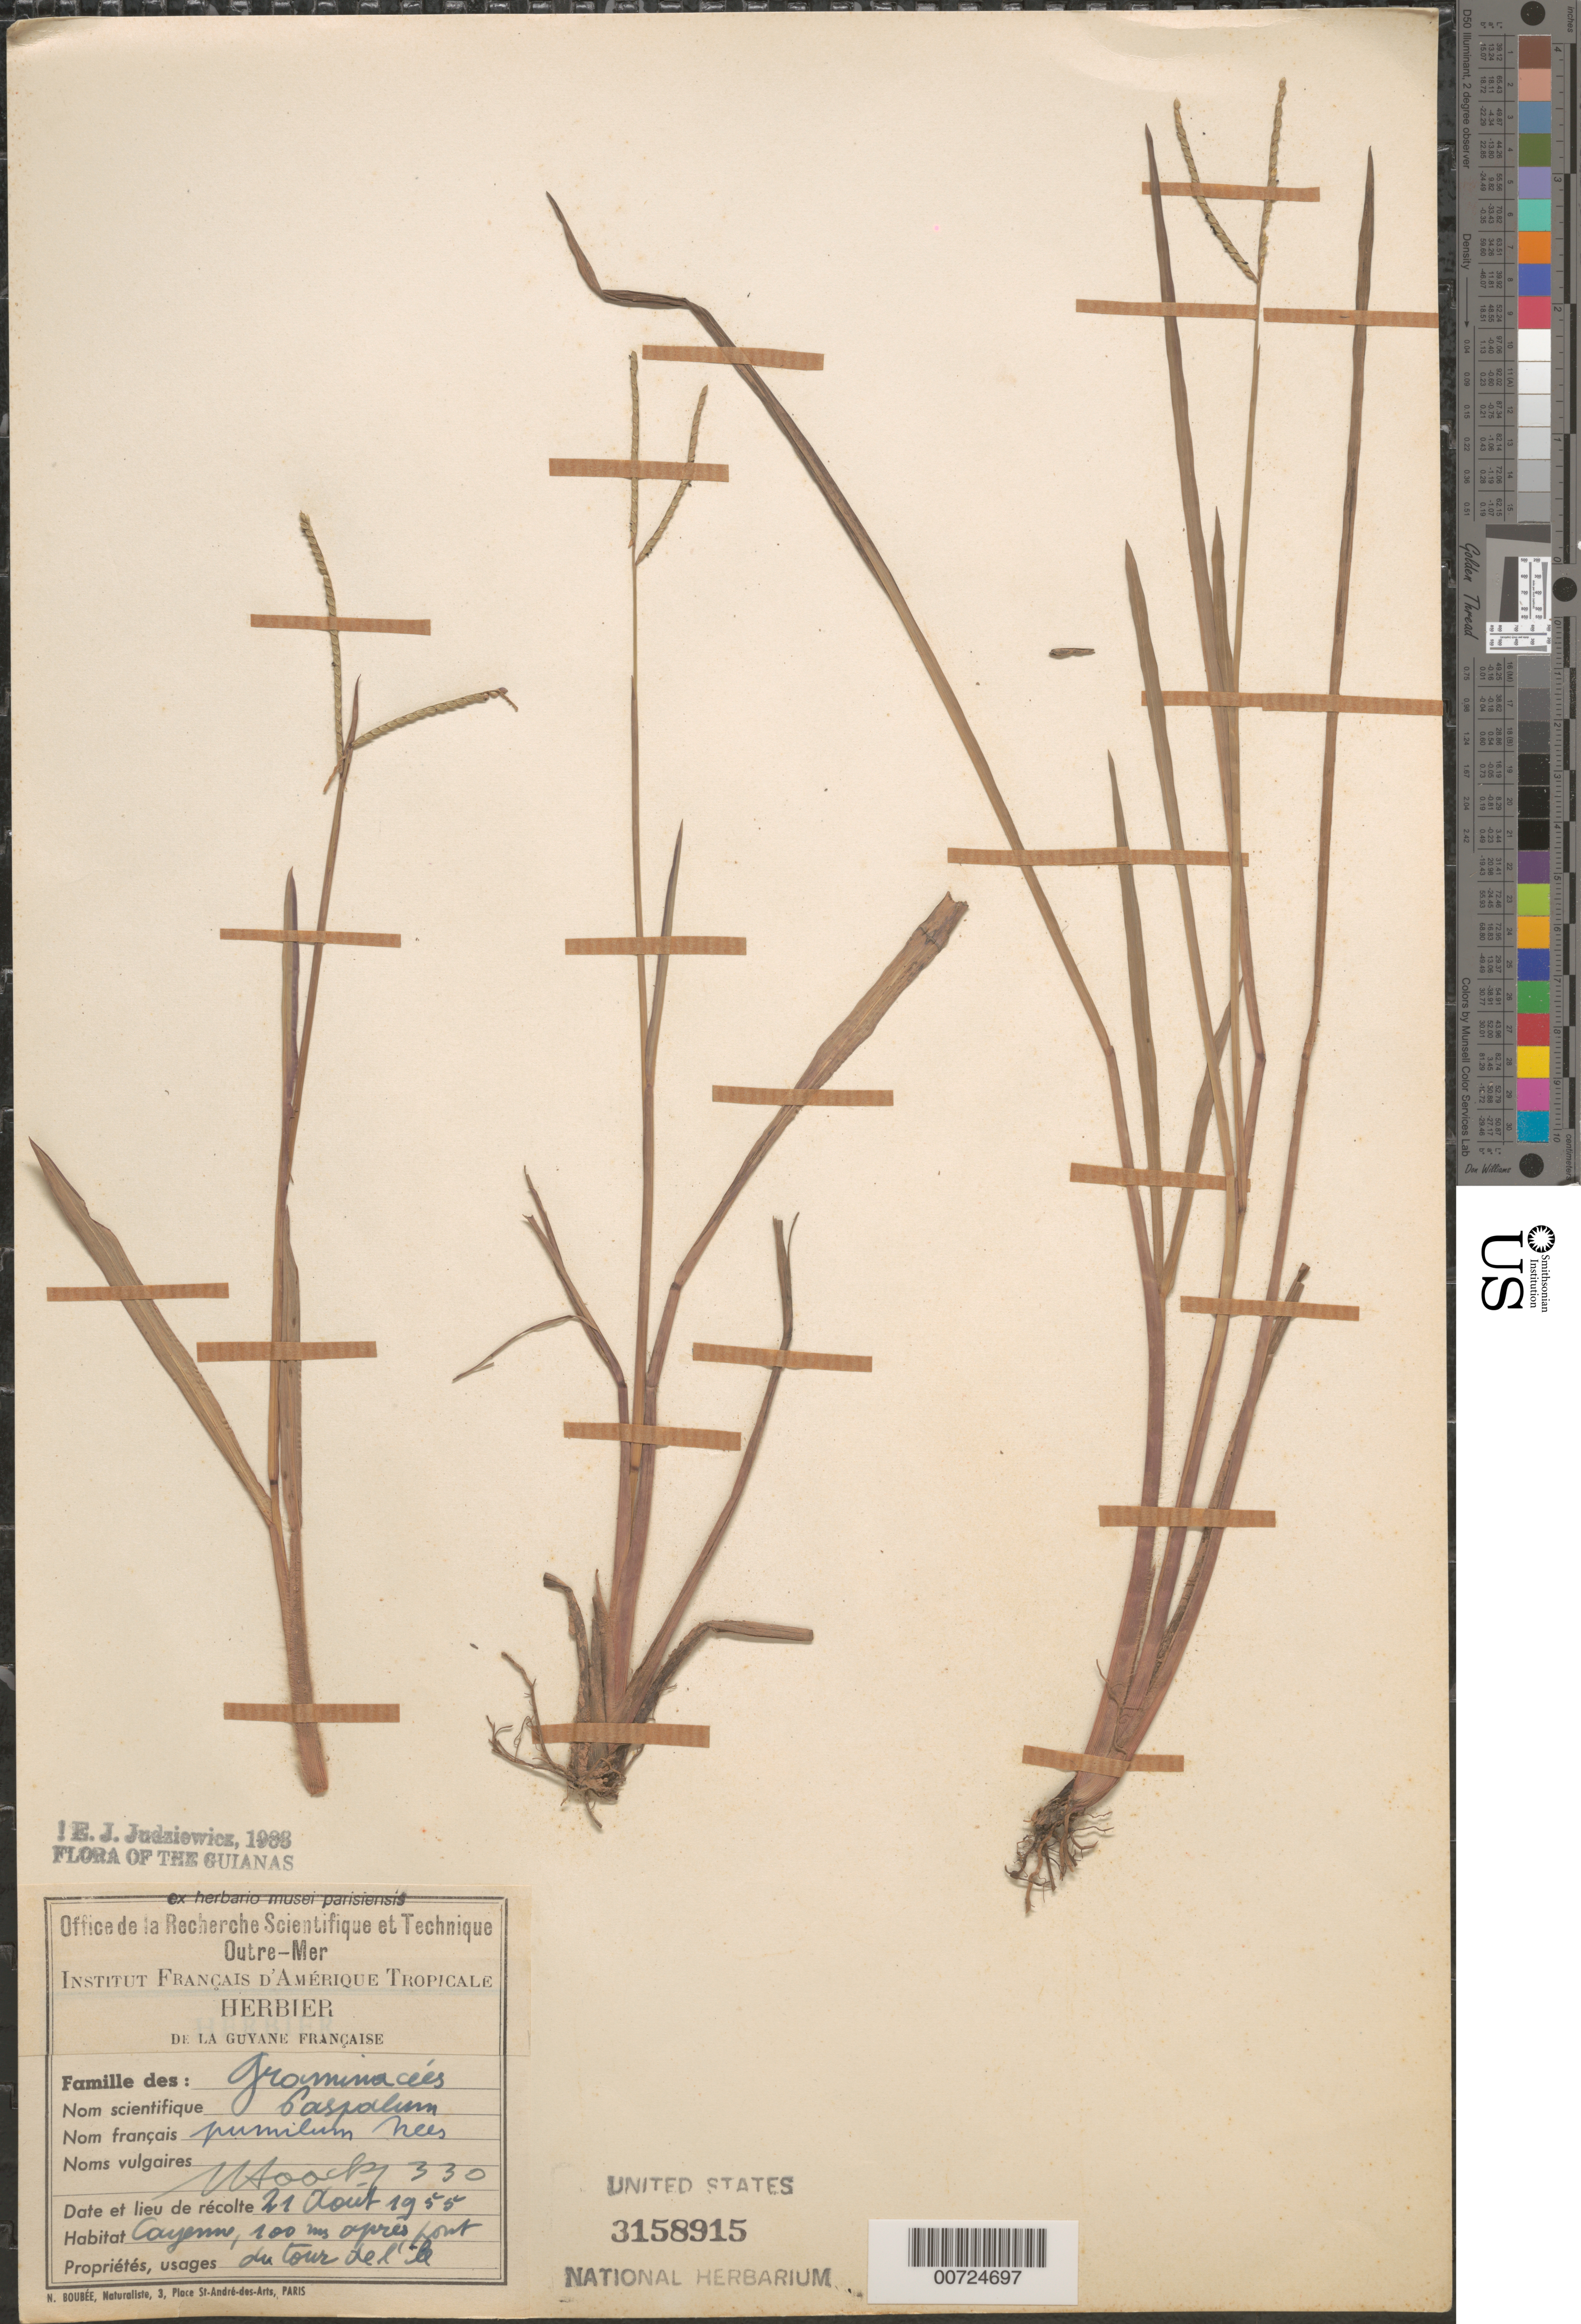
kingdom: Plantae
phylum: Tracheophyta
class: Liliopsida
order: Poales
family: Poaceae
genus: Paspalum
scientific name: Paspalum pumilum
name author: Nees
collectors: J. Hoock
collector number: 1330*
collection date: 1955-08-21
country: French Guiana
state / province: Cayenne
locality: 100 ms après pont du tour de l'íle.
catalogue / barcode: US 3158915